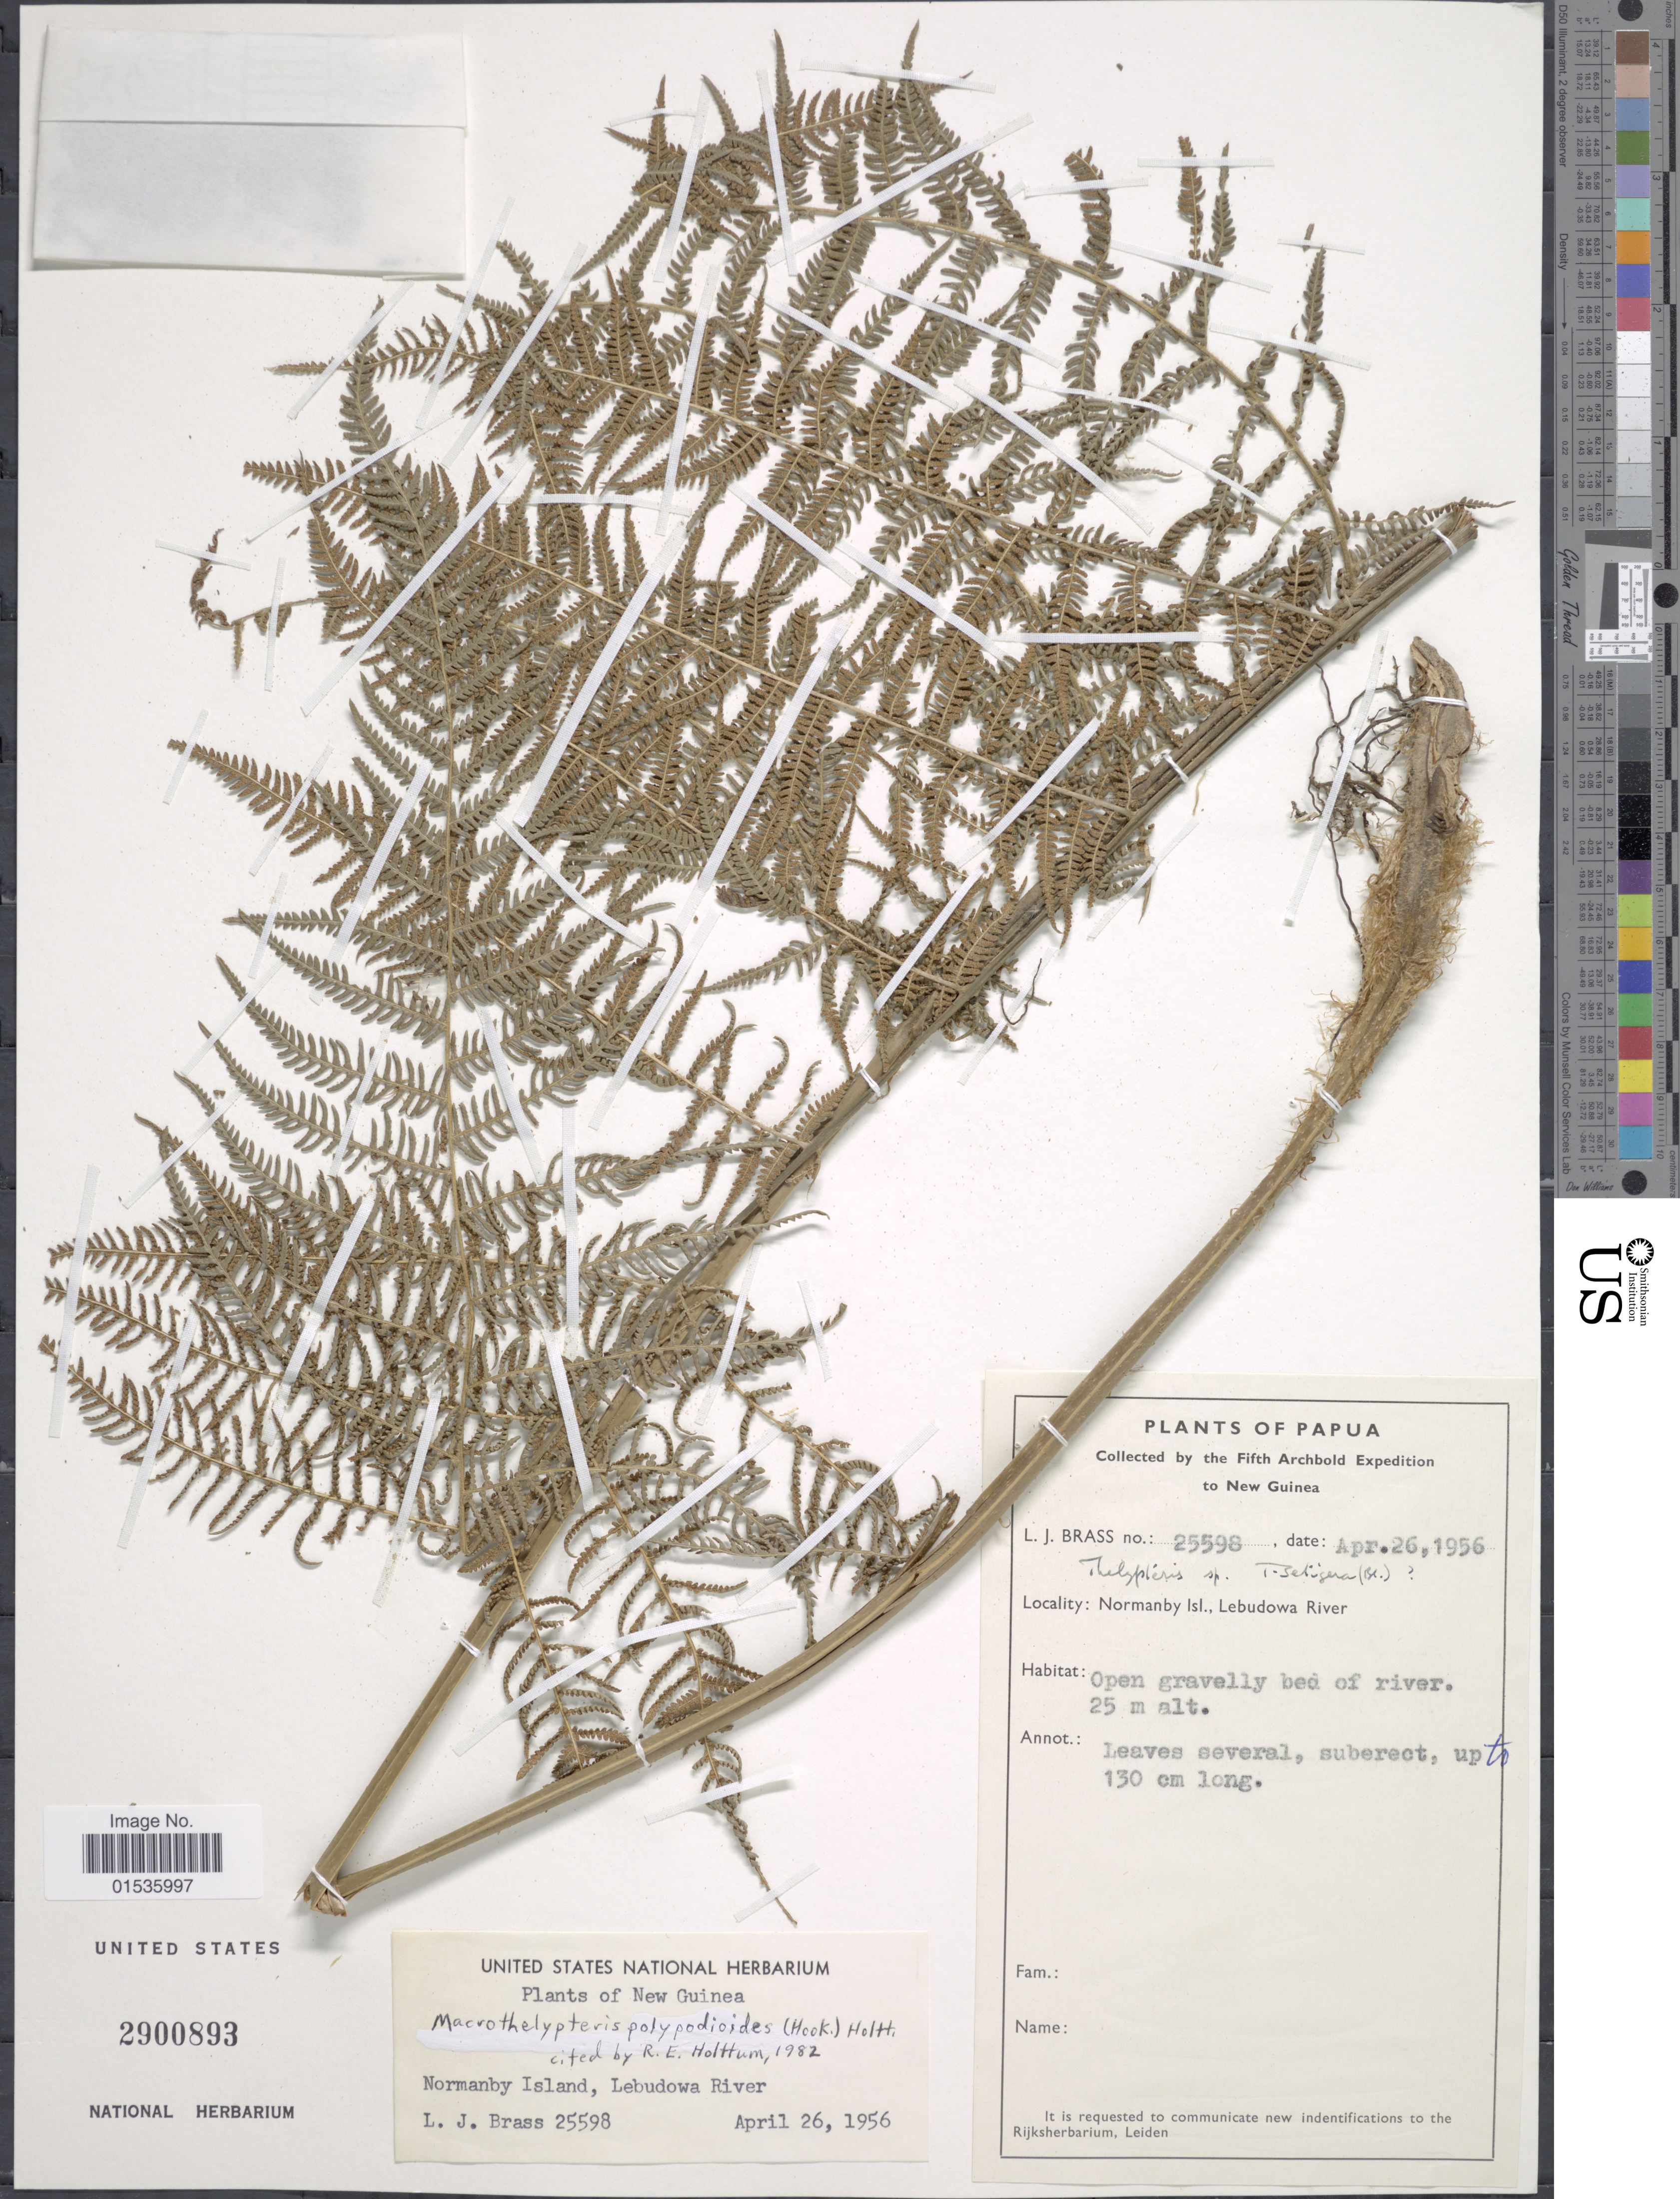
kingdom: Plantae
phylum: Tracheophyta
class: Polypodiopsida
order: Polypodiales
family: Thelypteridaceae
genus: Macrothelypteris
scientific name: Macrothelypteris polypodioides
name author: (Hook.) Holttum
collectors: L. J. Brass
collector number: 25598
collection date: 1956-04-26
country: Papua New Guinea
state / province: Milne Bay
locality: New Guinea, Normanby Island, Lebudowa River. Papua.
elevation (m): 25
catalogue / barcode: US 2900893